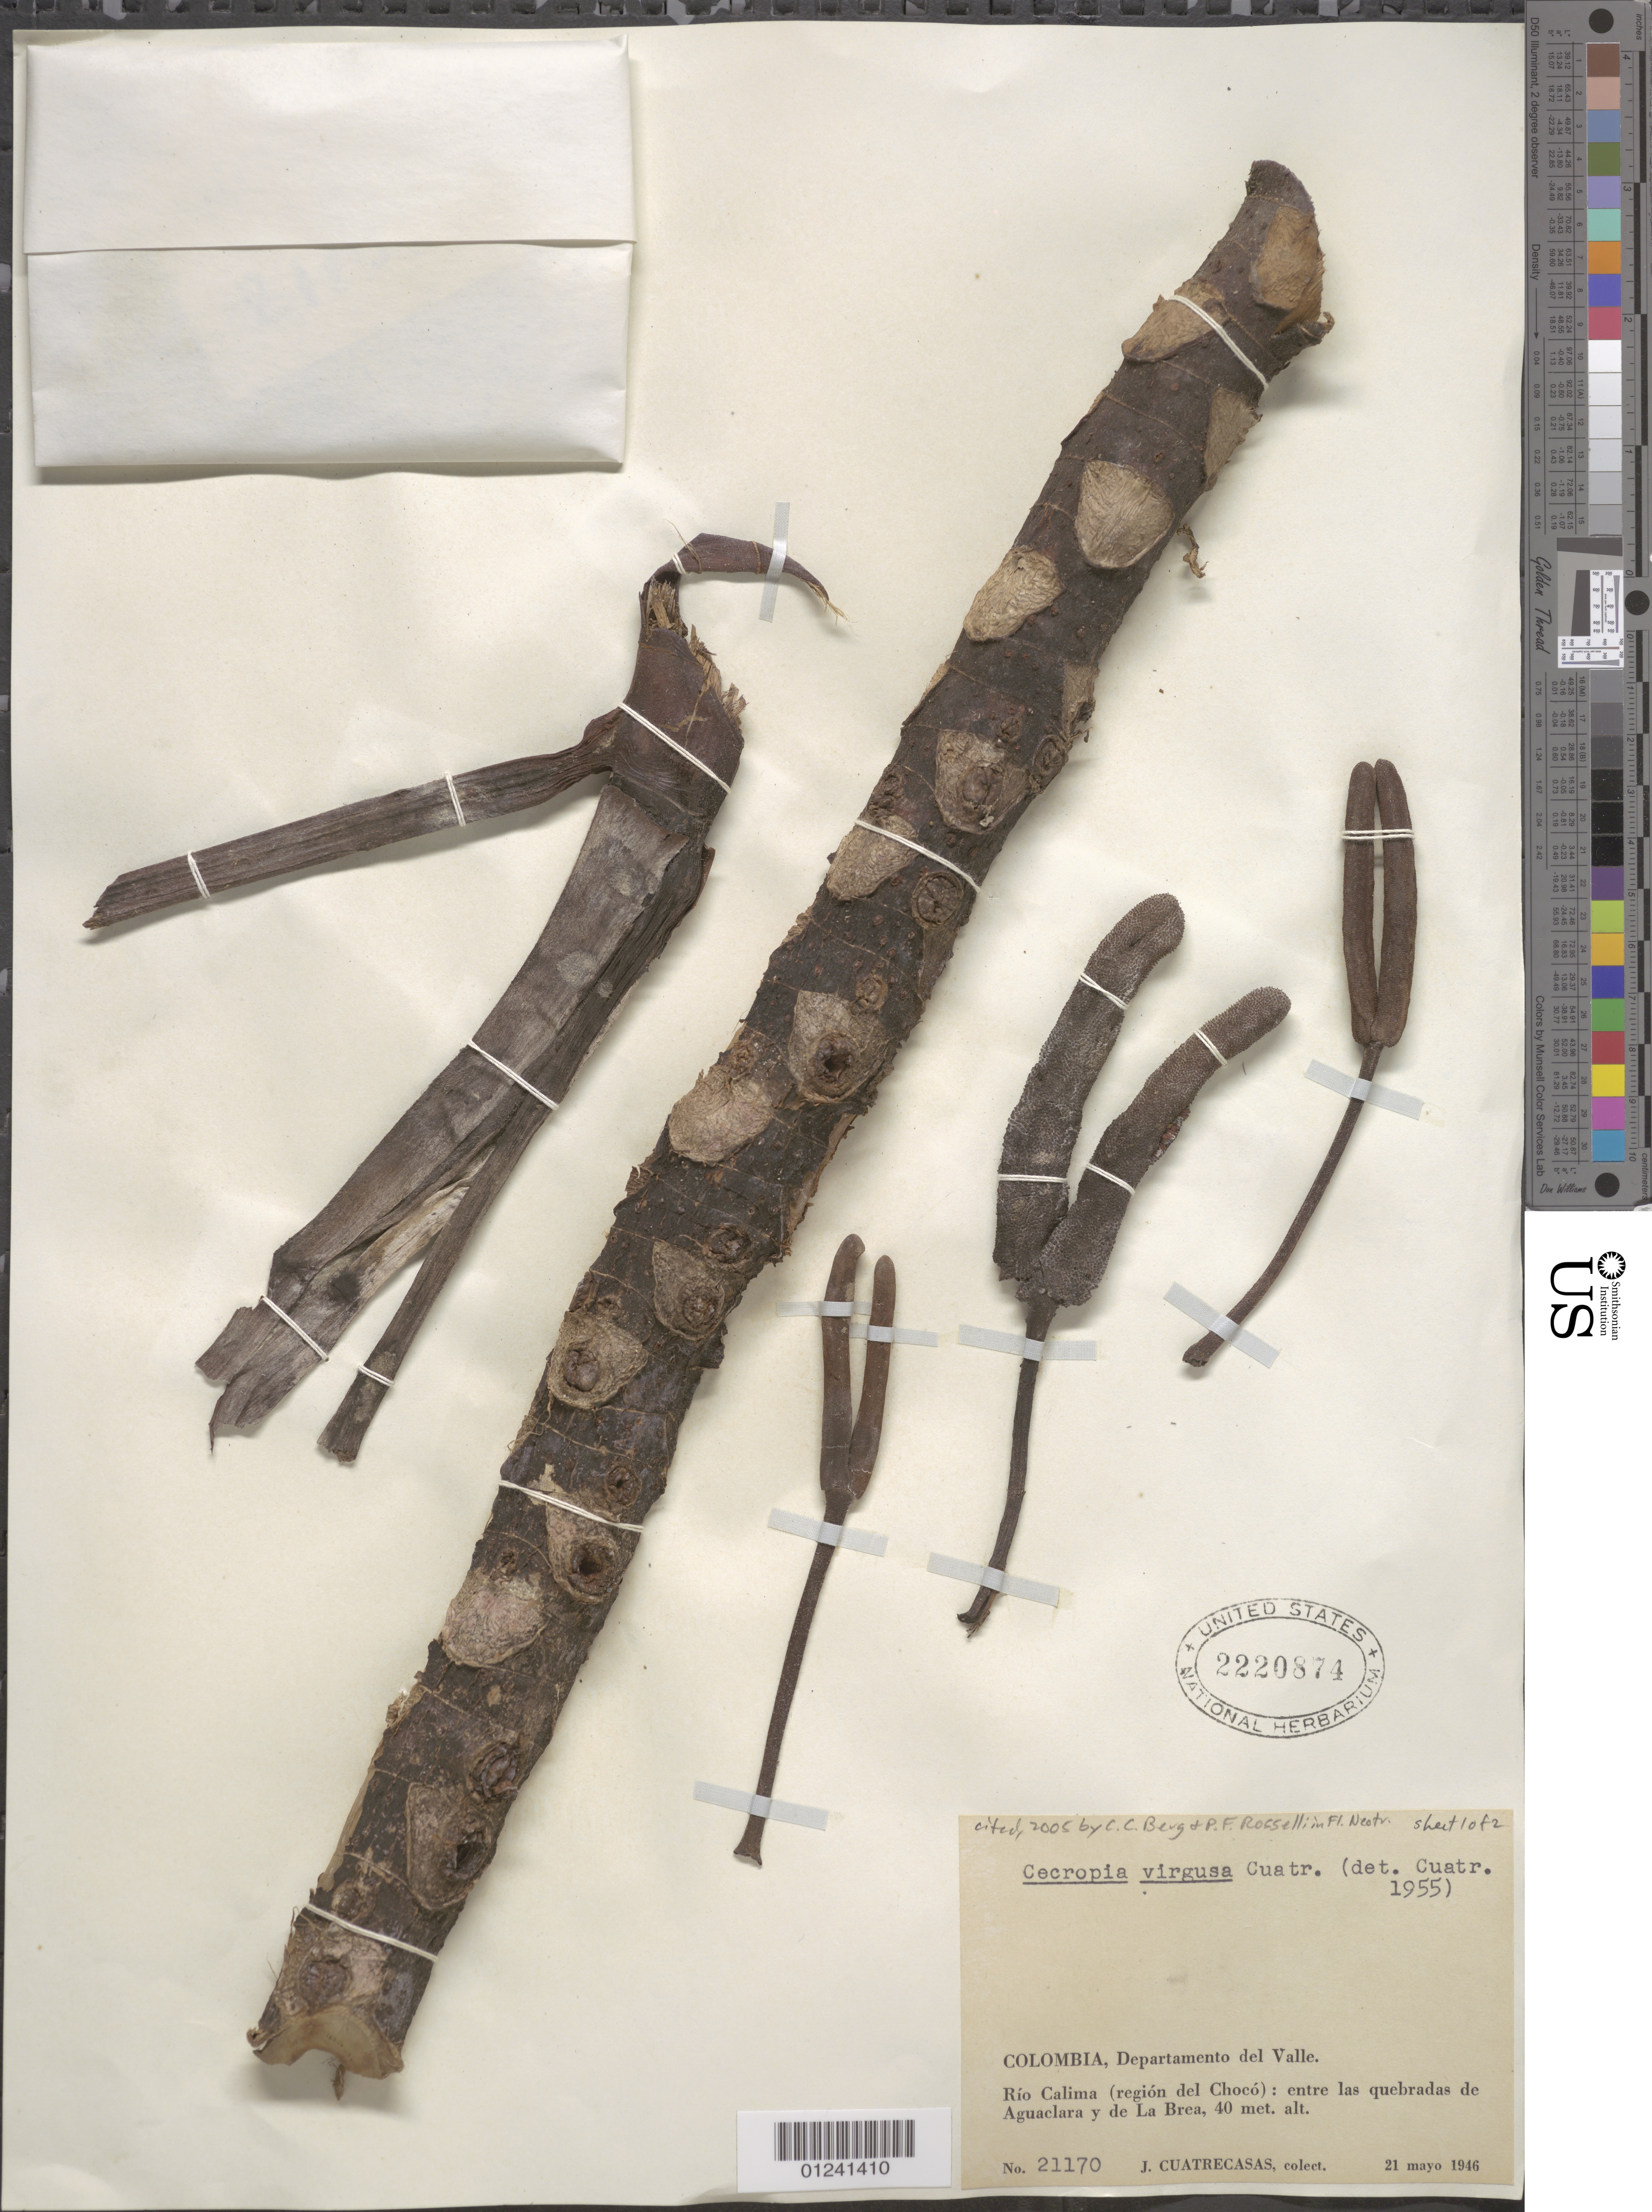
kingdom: Plantae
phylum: Tracheophyta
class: Magnoliopsida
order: Rosales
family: Urticaceae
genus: Cecropia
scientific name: Cecropia virgusa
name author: Cuatrec.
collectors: J. Cuatrecasas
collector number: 21170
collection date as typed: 21 May 1946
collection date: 1946-05-21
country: Colombia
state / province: Valle del Cauca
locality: Rio Calima (region del Choco): entre las quebradas de Aquaclara y de La Brea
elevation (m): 40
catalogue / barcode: US 2220874